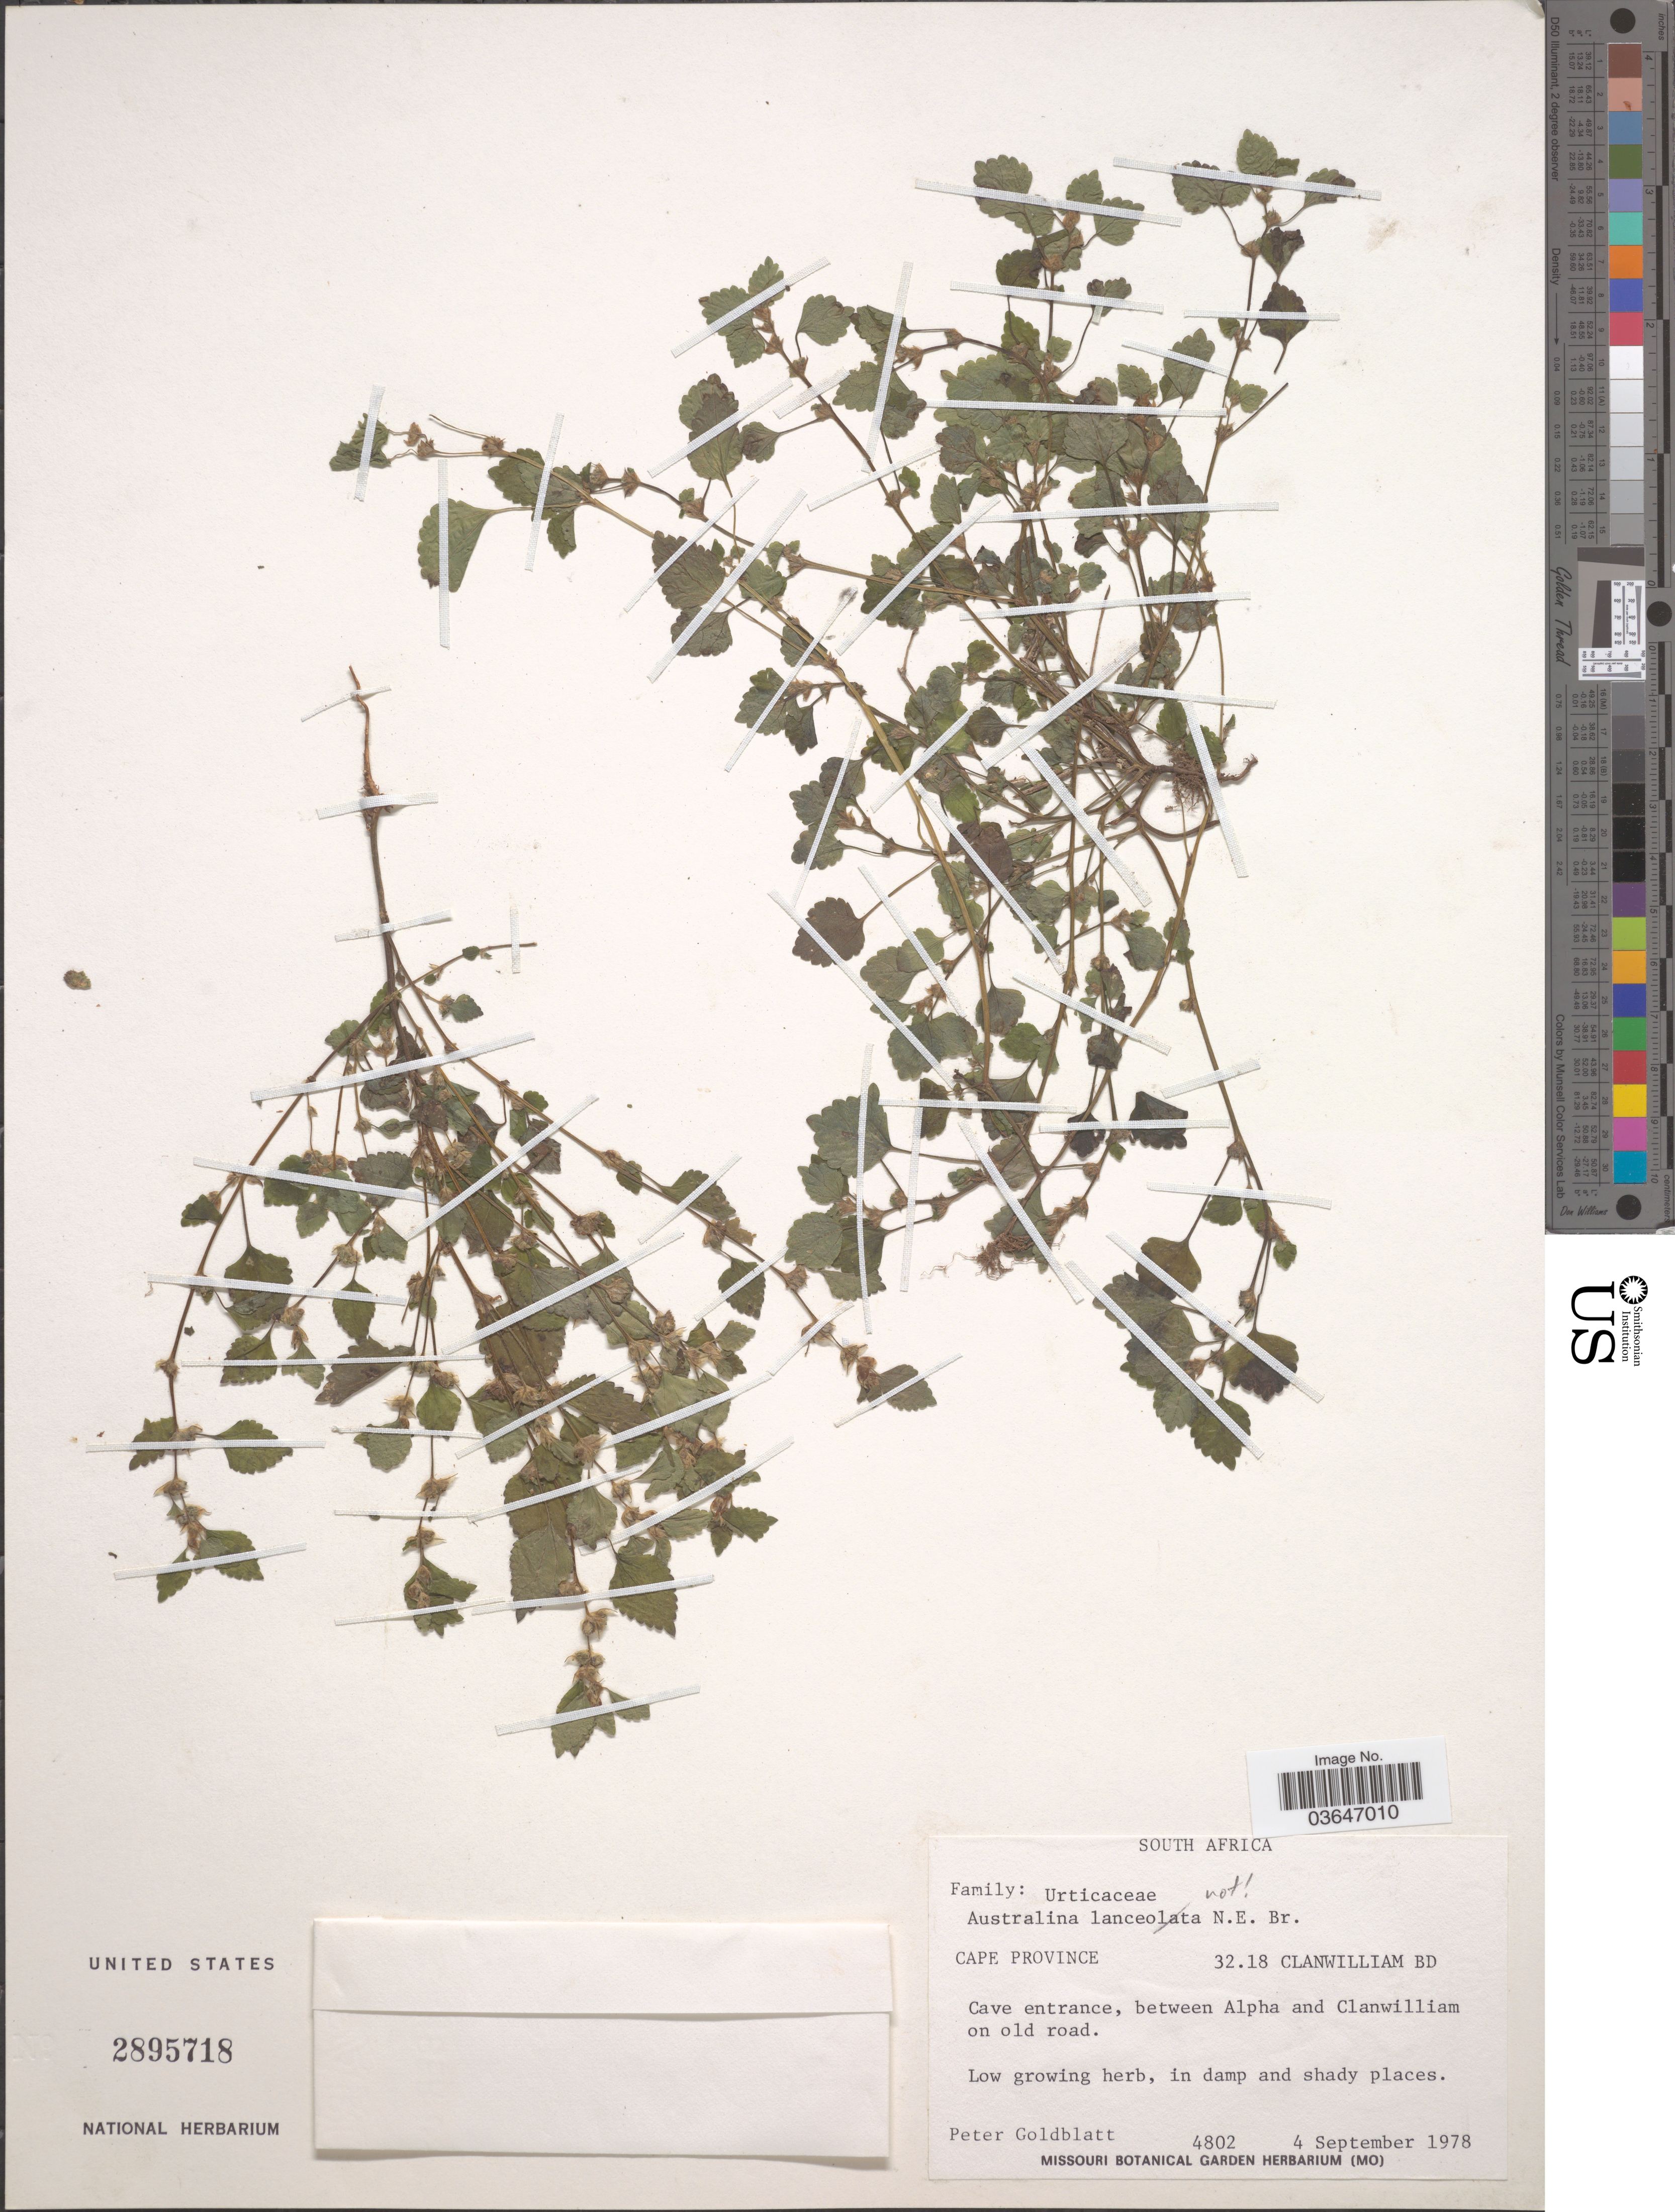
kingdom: Plantae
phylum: Tracheophyta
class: Magnoliopsida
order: Rosales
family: Urticaceae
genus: Australina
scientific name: Australina sp.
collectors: P. Goldblatt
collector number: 4802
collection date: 1978-09-04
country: South Africa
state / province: Western Cape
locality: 32.18 Clanwilliam BD. Cave entrance, between Alpha and Clanwilliam on old road.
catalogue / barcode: US 2895718